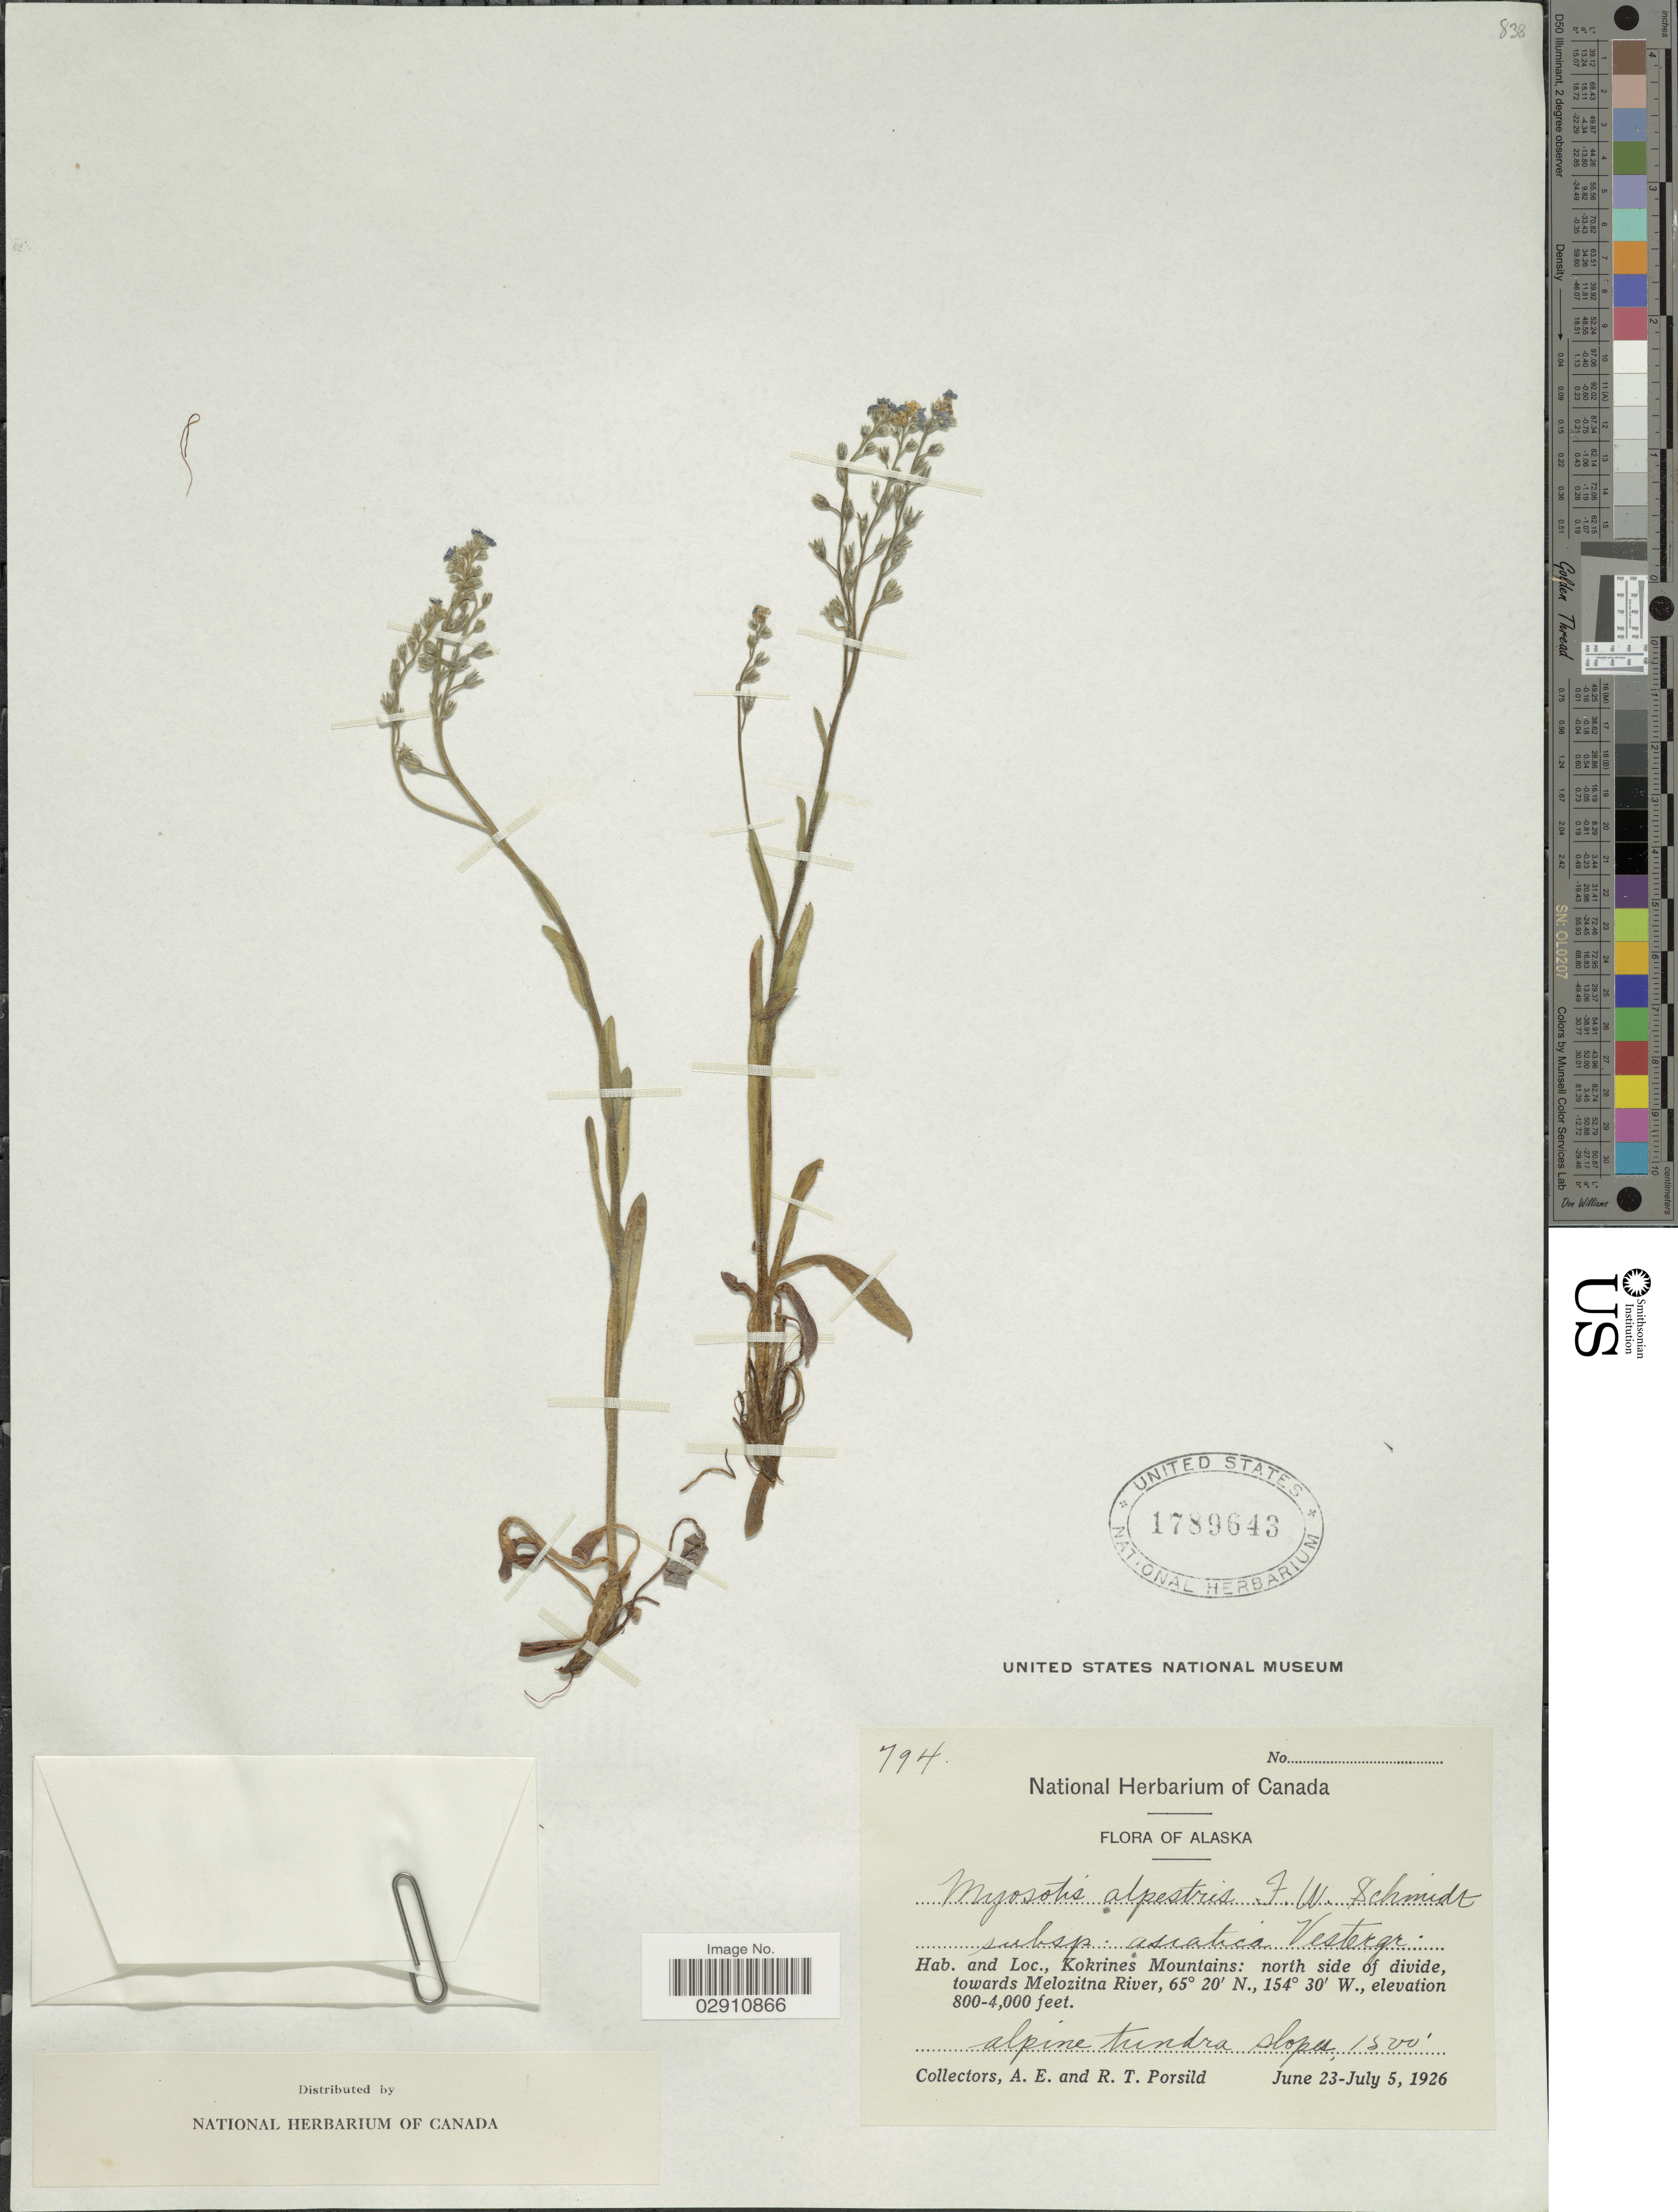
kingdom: Plantae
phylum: Tracheophyta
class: Magnoliopsida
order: Boraginales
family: Boraginaceae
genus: Myosotis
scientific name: Myosotis alpestris subsp. asiatica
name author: Vestergr.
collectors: A. E. Porsild & R. T. Porsild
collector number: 794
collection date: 1926-06-23/1926-07-05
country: United States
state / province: Alaska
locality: Kokrines Mountains: north side of divide, towards Melozitna River.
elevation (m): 244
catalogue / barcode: US 1789643